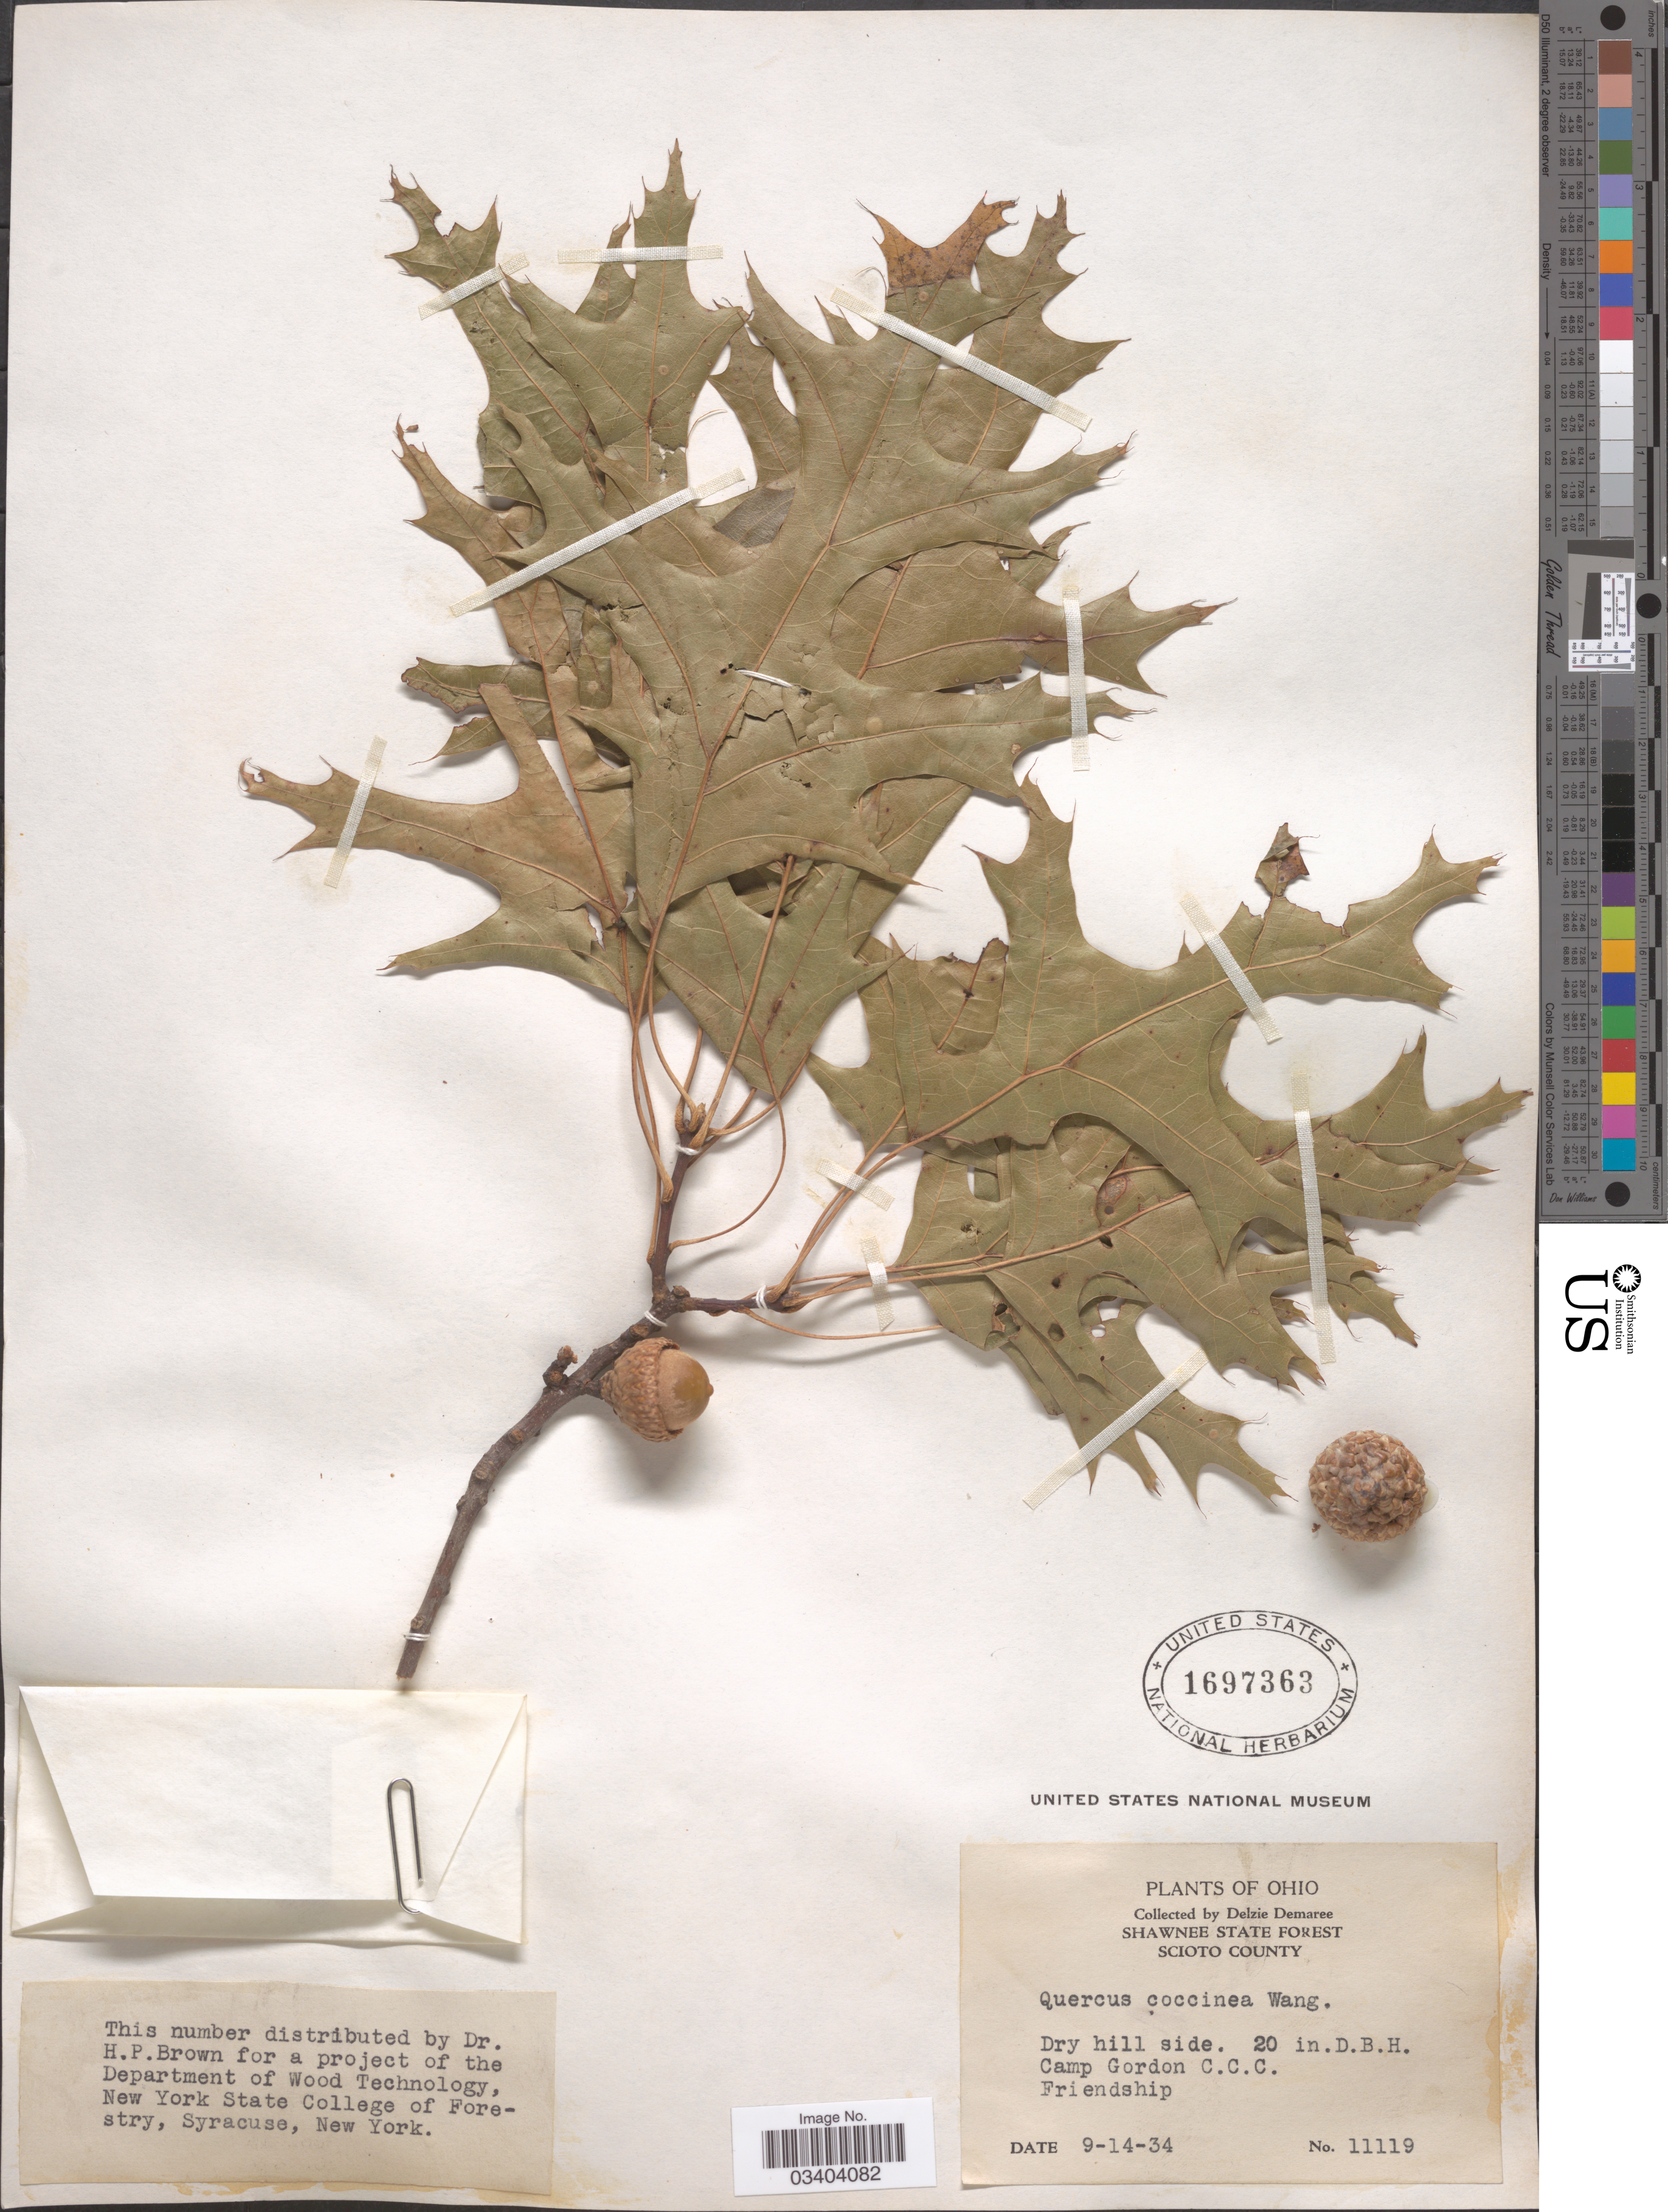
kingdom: Plantae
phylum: Tracheophyta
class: Magnoliopsida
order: Fagales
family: Fagaceae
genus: Quercus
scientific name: Quercus coccinea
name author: Münchh.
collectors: D. Demaree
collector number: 11119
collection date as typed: Transcribed d/m/y: 14/9/34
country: United States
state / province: Ohio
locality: Shawnee State Forest. Camp Gordon C.C.C. Friendship.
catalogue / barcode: US 1697363